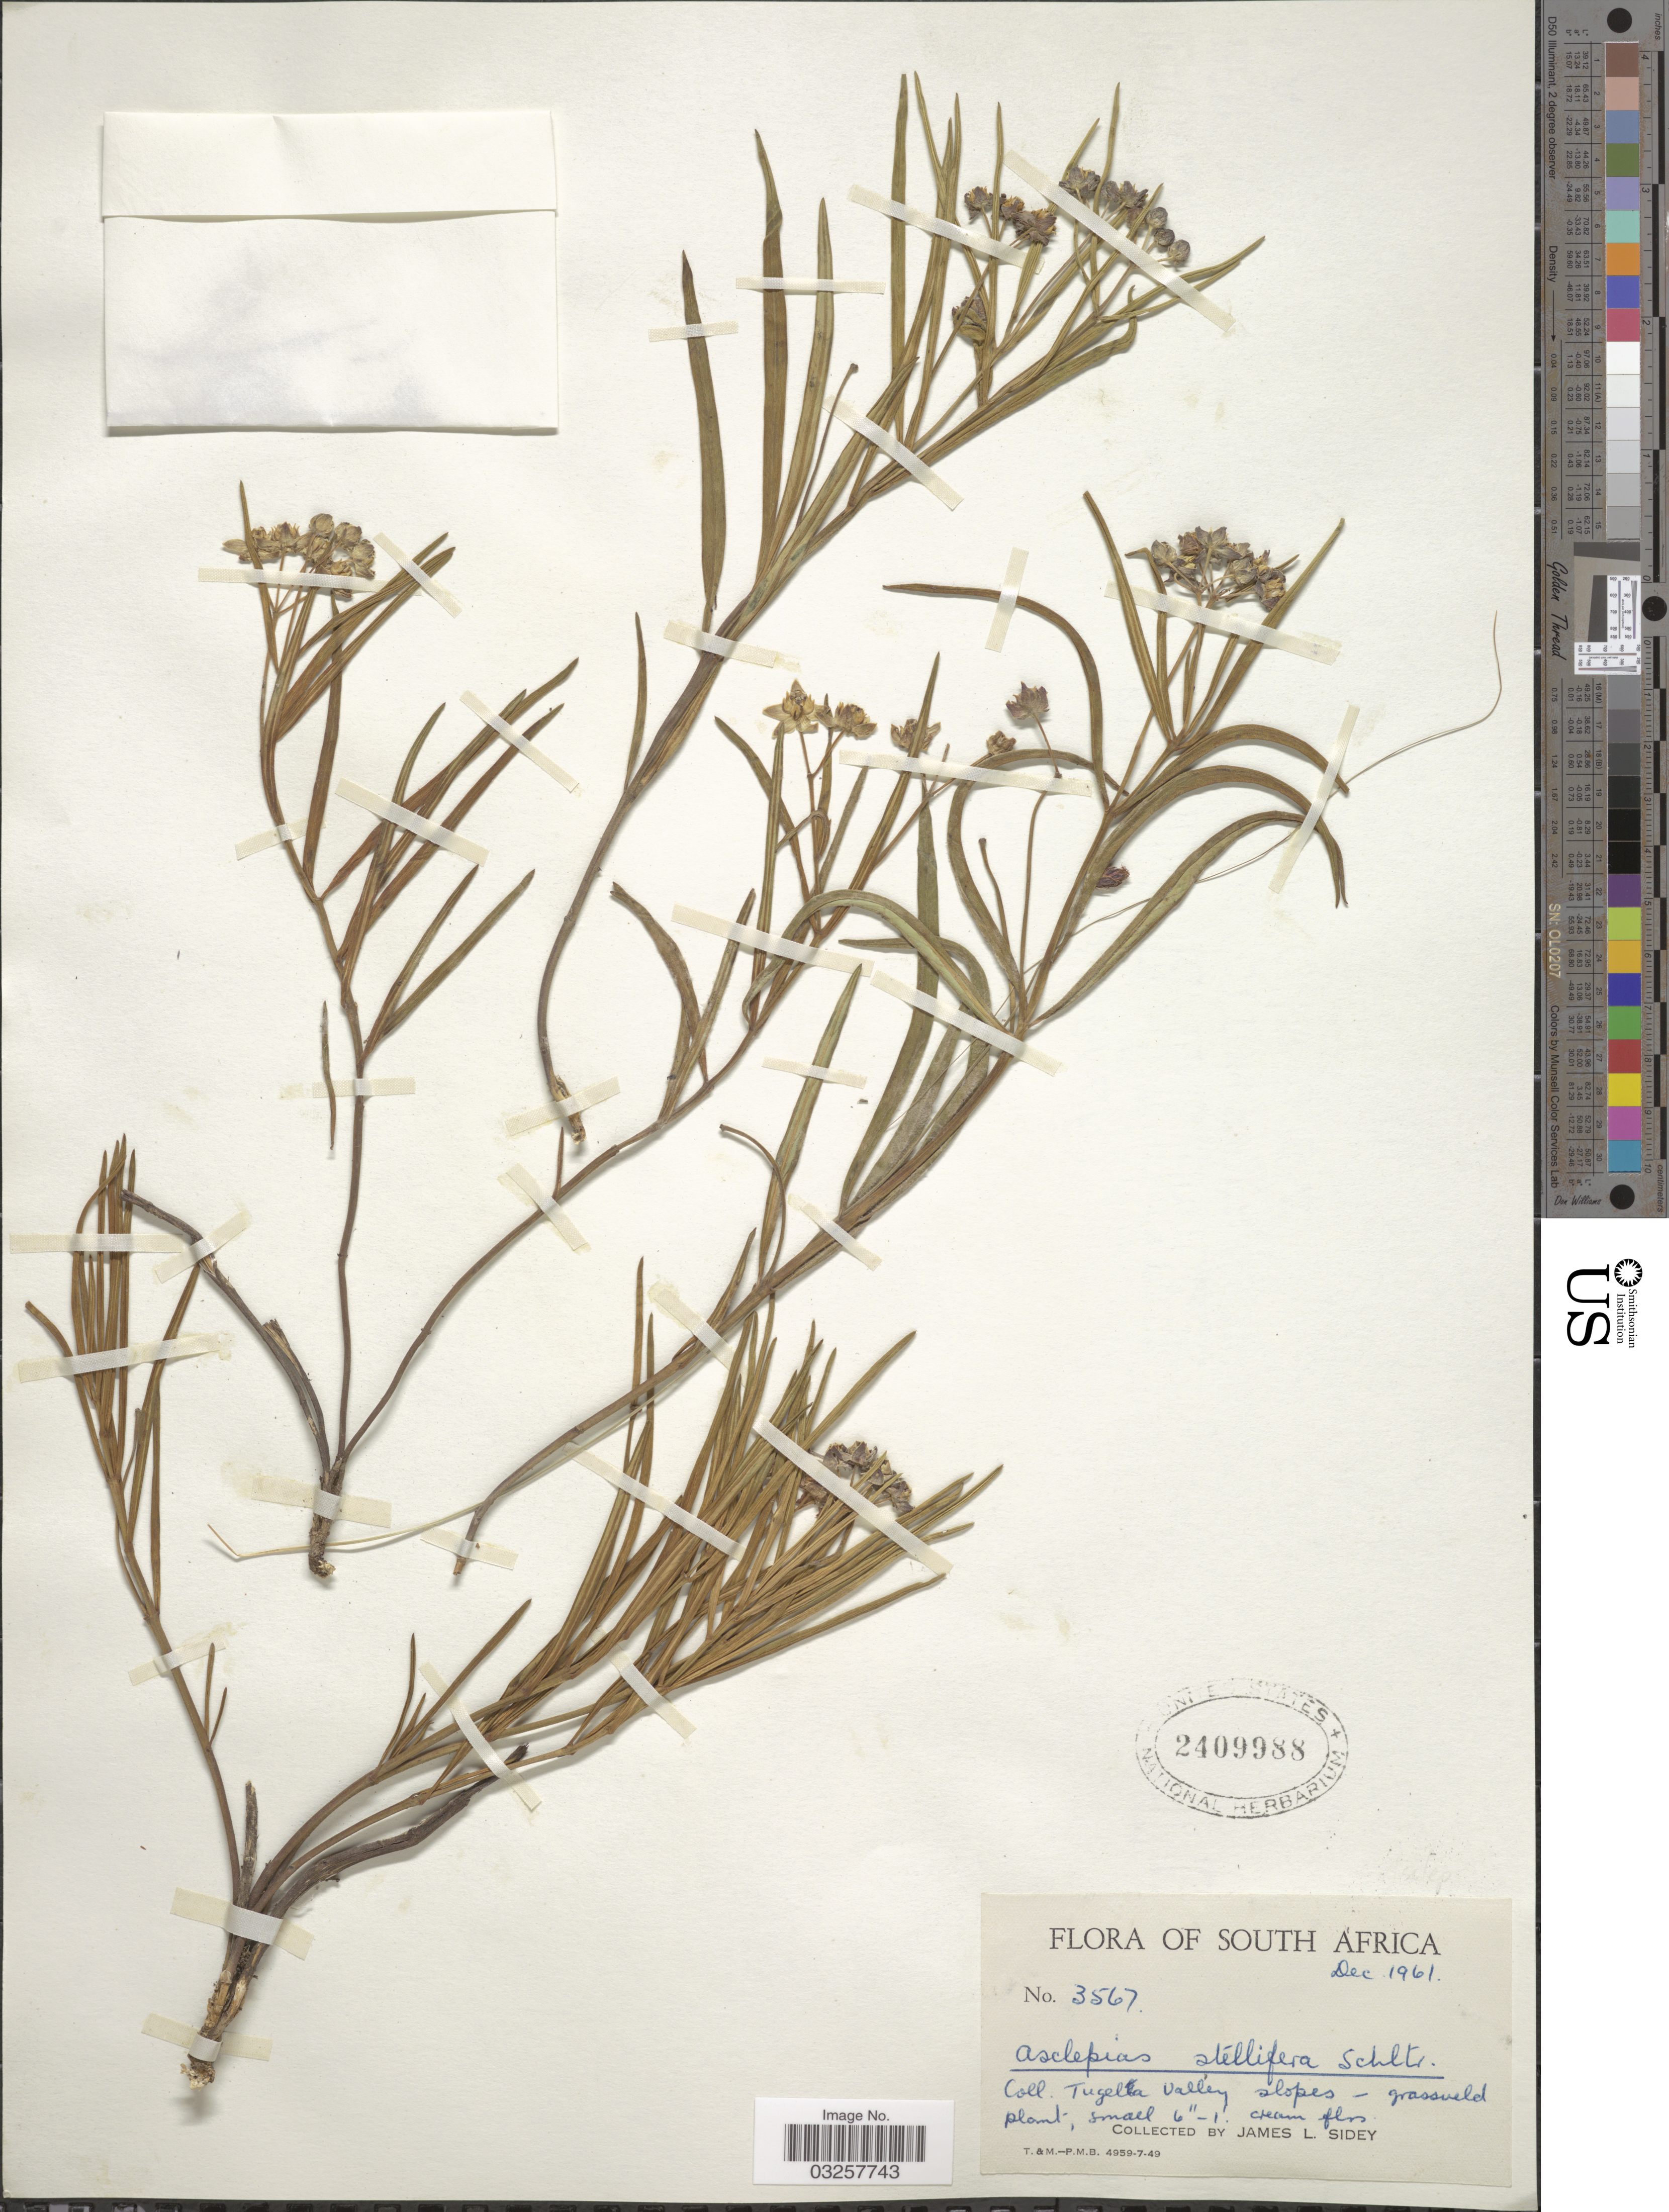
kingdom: Plantae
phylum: Tracheophyta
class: Magnoliopsida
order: Gentianales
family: Apocynaceae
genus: Asclepias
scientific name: Asclepias stellifera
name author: Schltr.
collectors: J. L. Sidey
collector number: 3567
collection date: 1961-12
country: South Africa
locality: Tugela Valley slopes.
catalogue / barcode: US 2409988